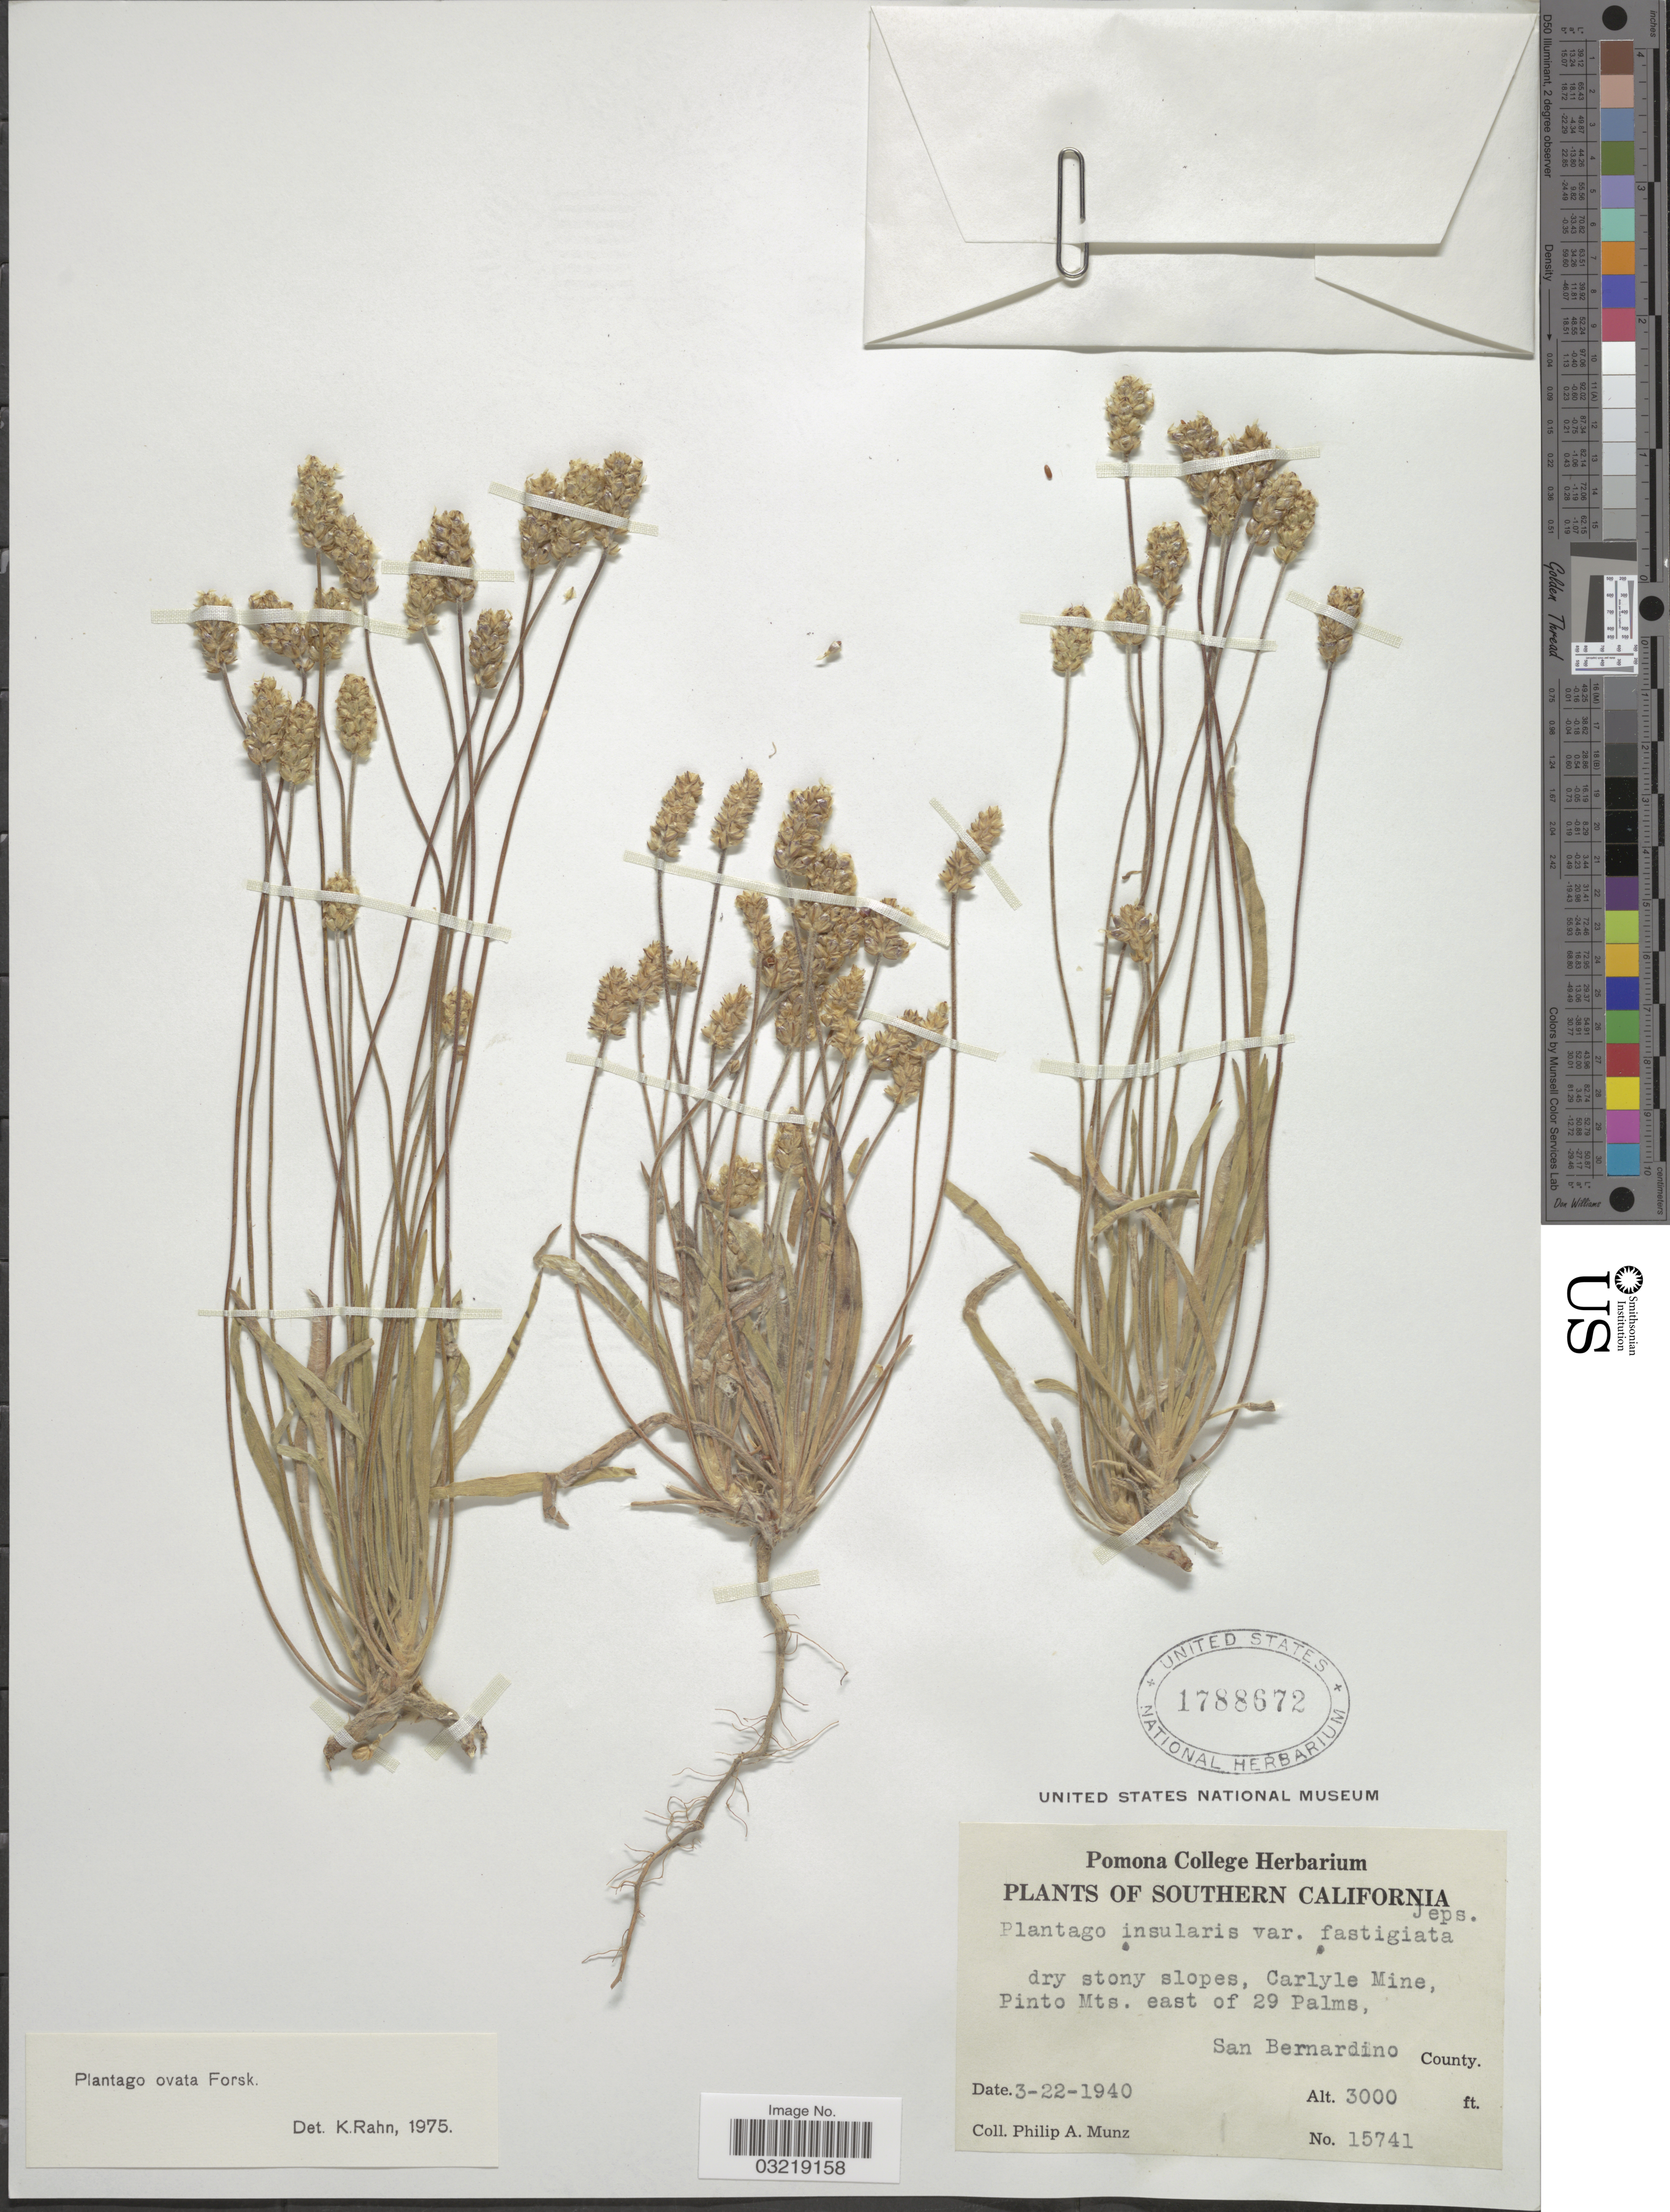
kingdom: Plantae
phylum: Tracheophyta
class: Magnoliopsida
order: Lamiales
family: Plantaginaceae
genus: Plantago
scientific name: Plantago ovata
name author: Forssk.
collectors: P. A. Munz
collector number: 15741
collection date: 1940-03-22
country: United States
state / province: California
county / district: San Bernardino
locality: Southern California. Carlyle Mine, Pino Mts. east of 29 Palms, San Bernardino County.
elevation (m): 914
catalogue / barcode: US 1788672